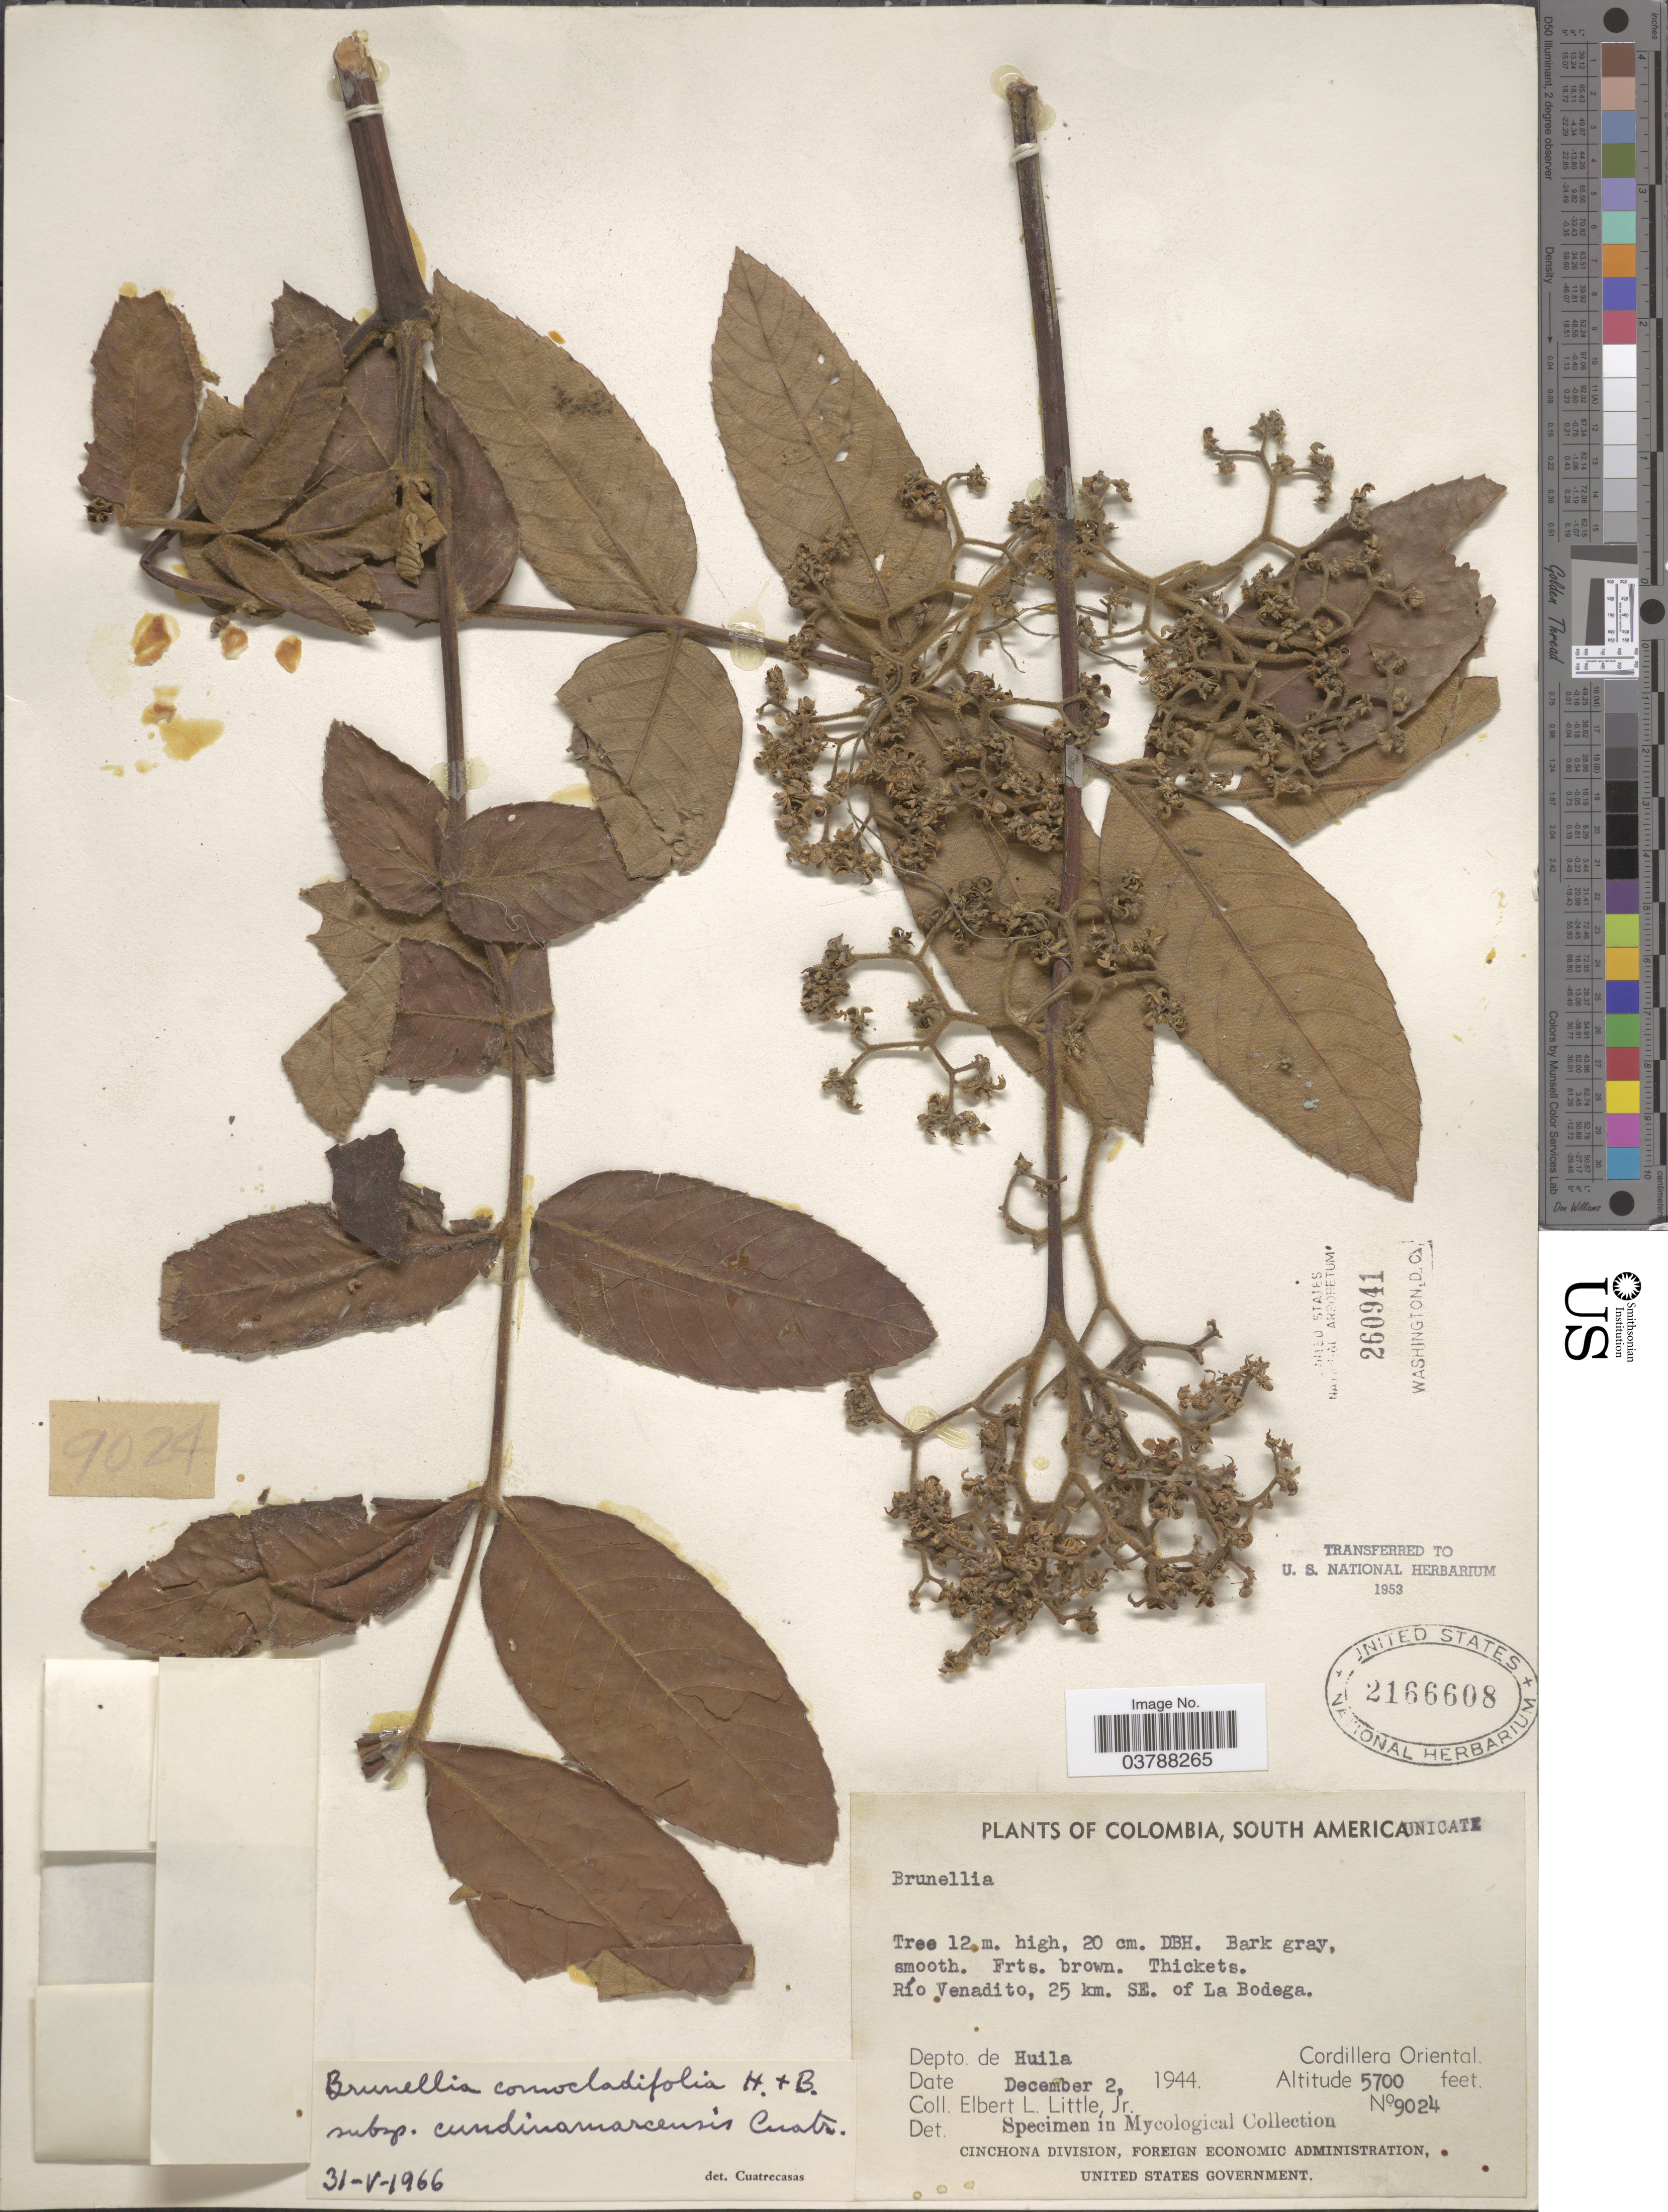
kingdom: Plantae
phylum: Tracheophyta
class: Magnoliopsida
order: Oxalidales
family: Brunelliaceae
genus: Brunellia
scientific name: Brunellia comocladifolia subsp. cundinamarcensis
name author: Cuatrec.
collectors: E. L. Little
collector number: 9024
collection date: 1944-12-02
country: Colombia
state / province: Huila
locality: Río Venadito, 25 km. SE. of La Bodega. Depto. de Huila. Cordillera Oriental.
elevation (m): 1737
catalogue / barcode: US 2166608